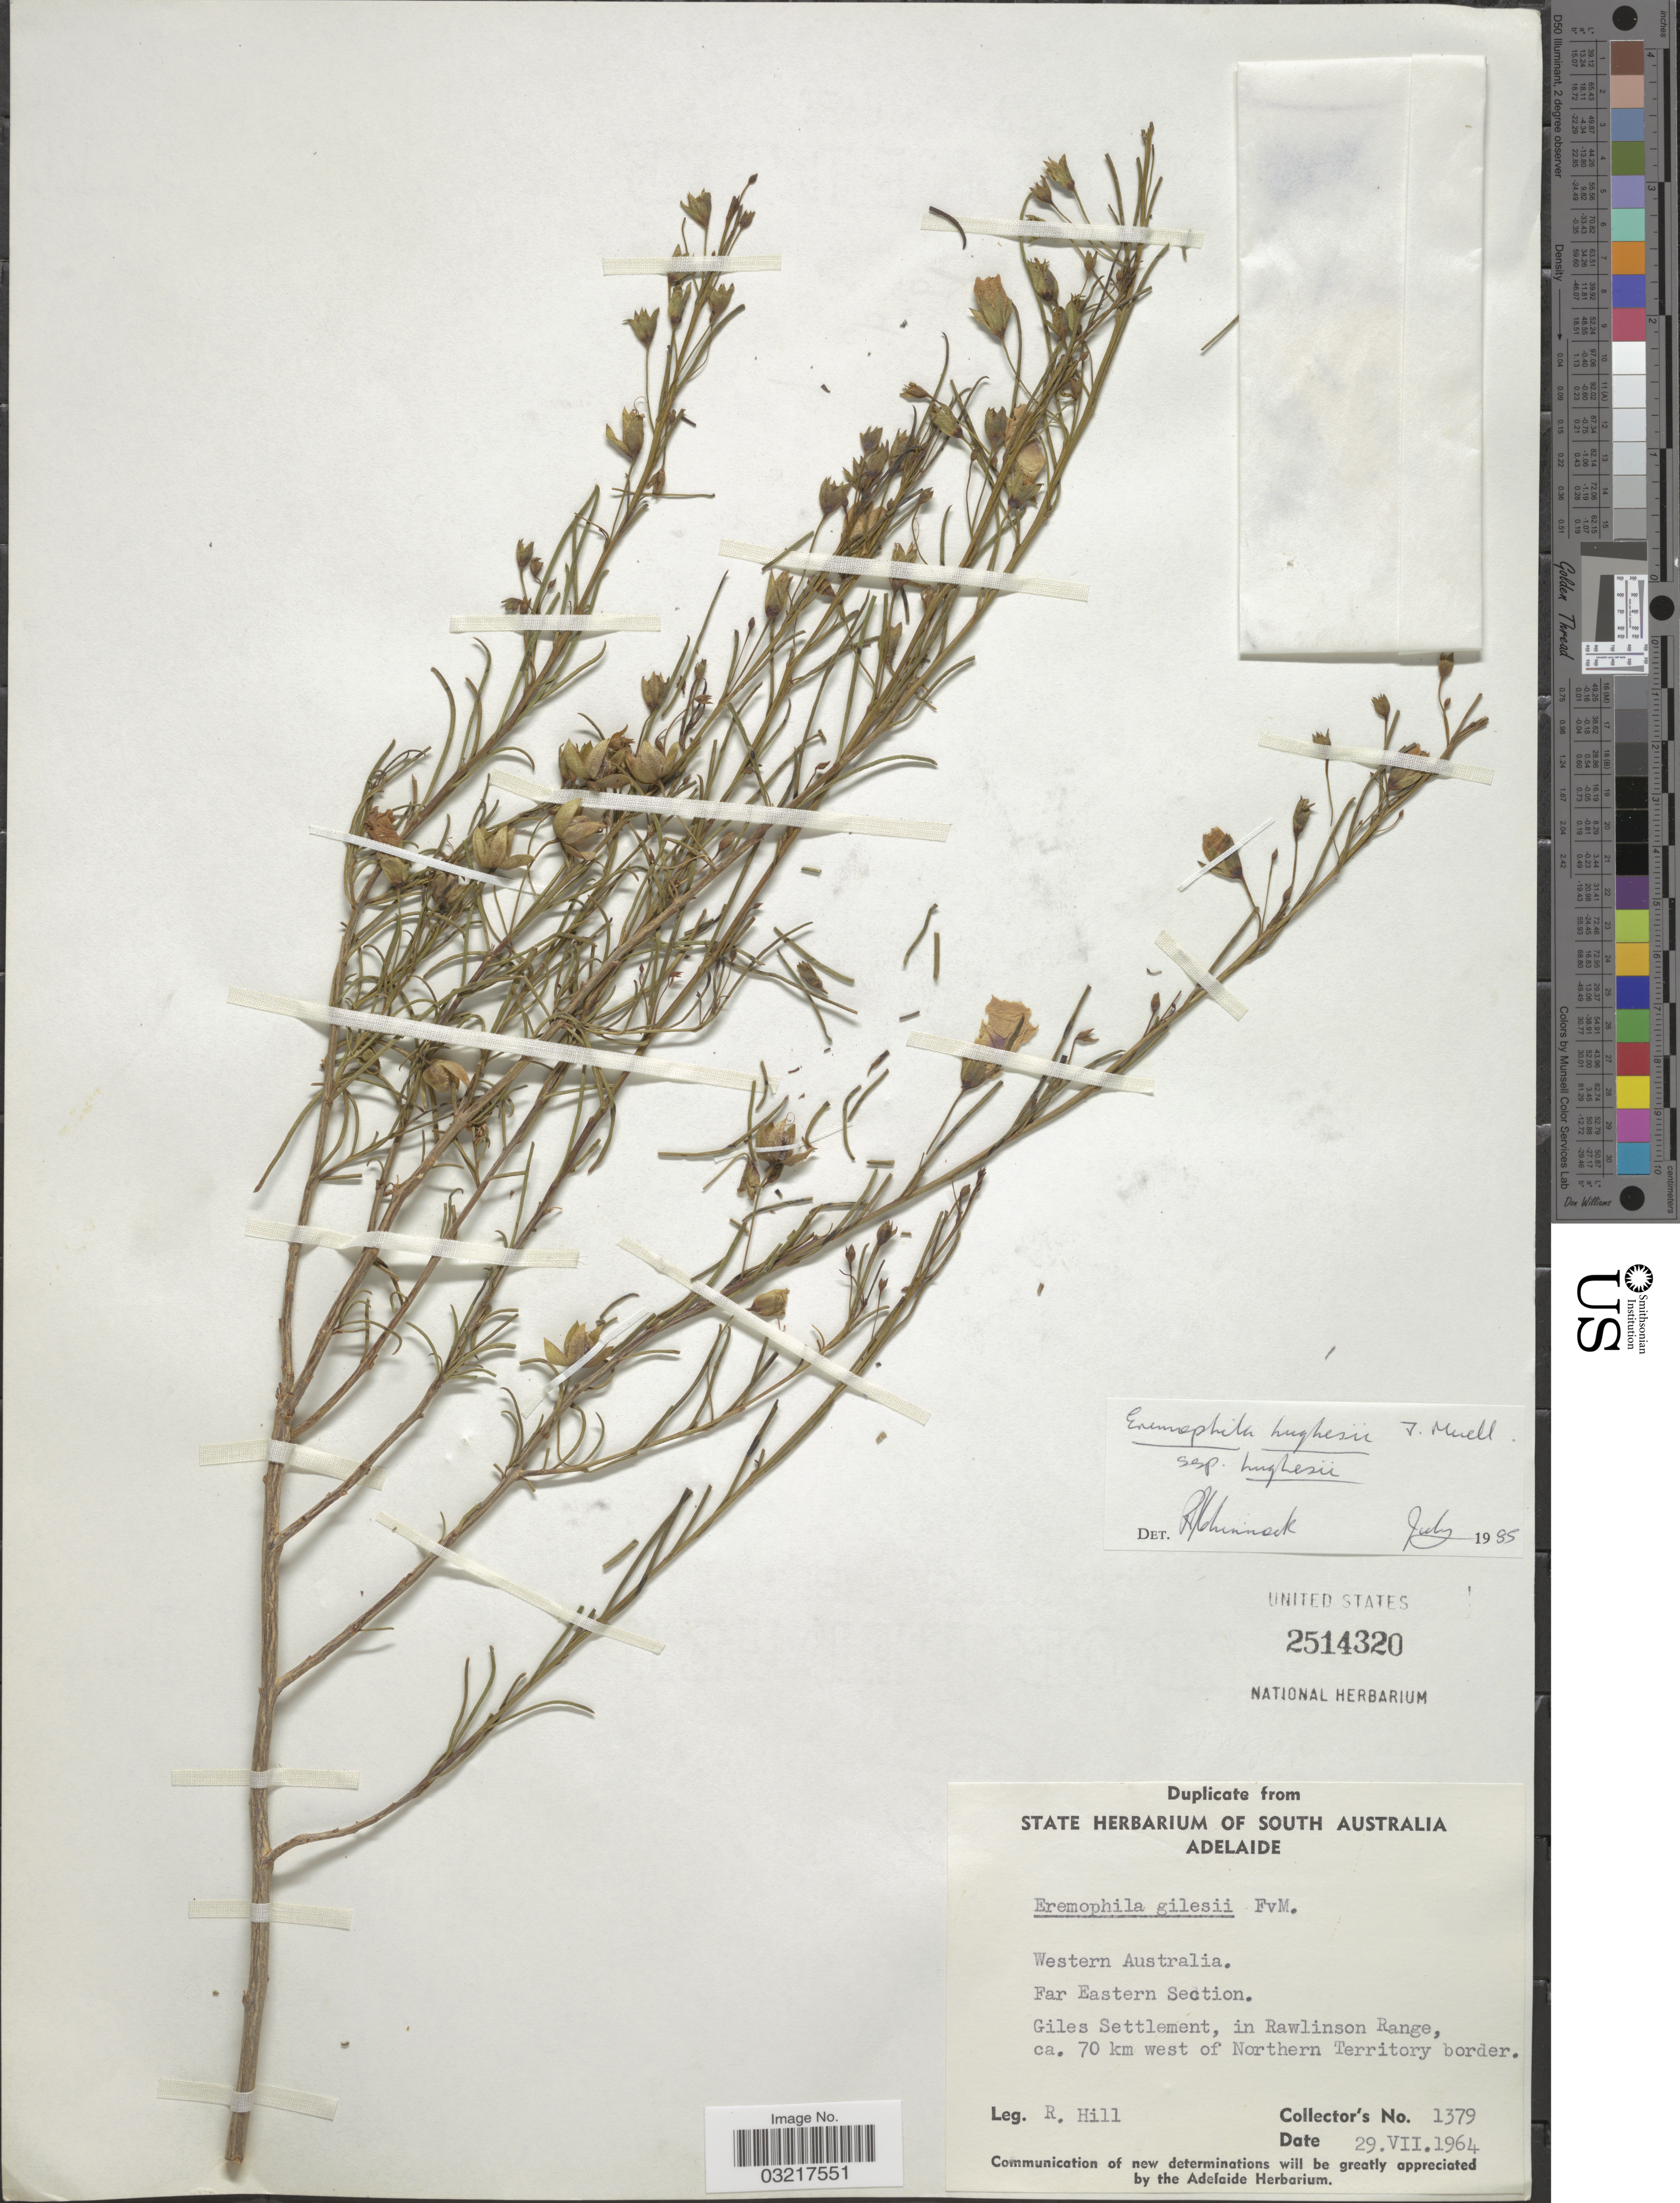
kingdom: Plantae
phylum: Tracheophyta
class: Magnoliopsida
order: Lamiales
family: Scrophulariaceae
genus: Eremophila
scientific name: Eremophila hughesii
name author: F. Muell.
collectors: R. Hill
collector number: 1379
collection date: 1964-07-29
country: Australia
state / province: Western Australia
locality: Far Eastern Section. Giles Settlement, in Rawlinson Range, ca. 70 km west of Northern Territory border.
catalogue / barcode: US 2514320